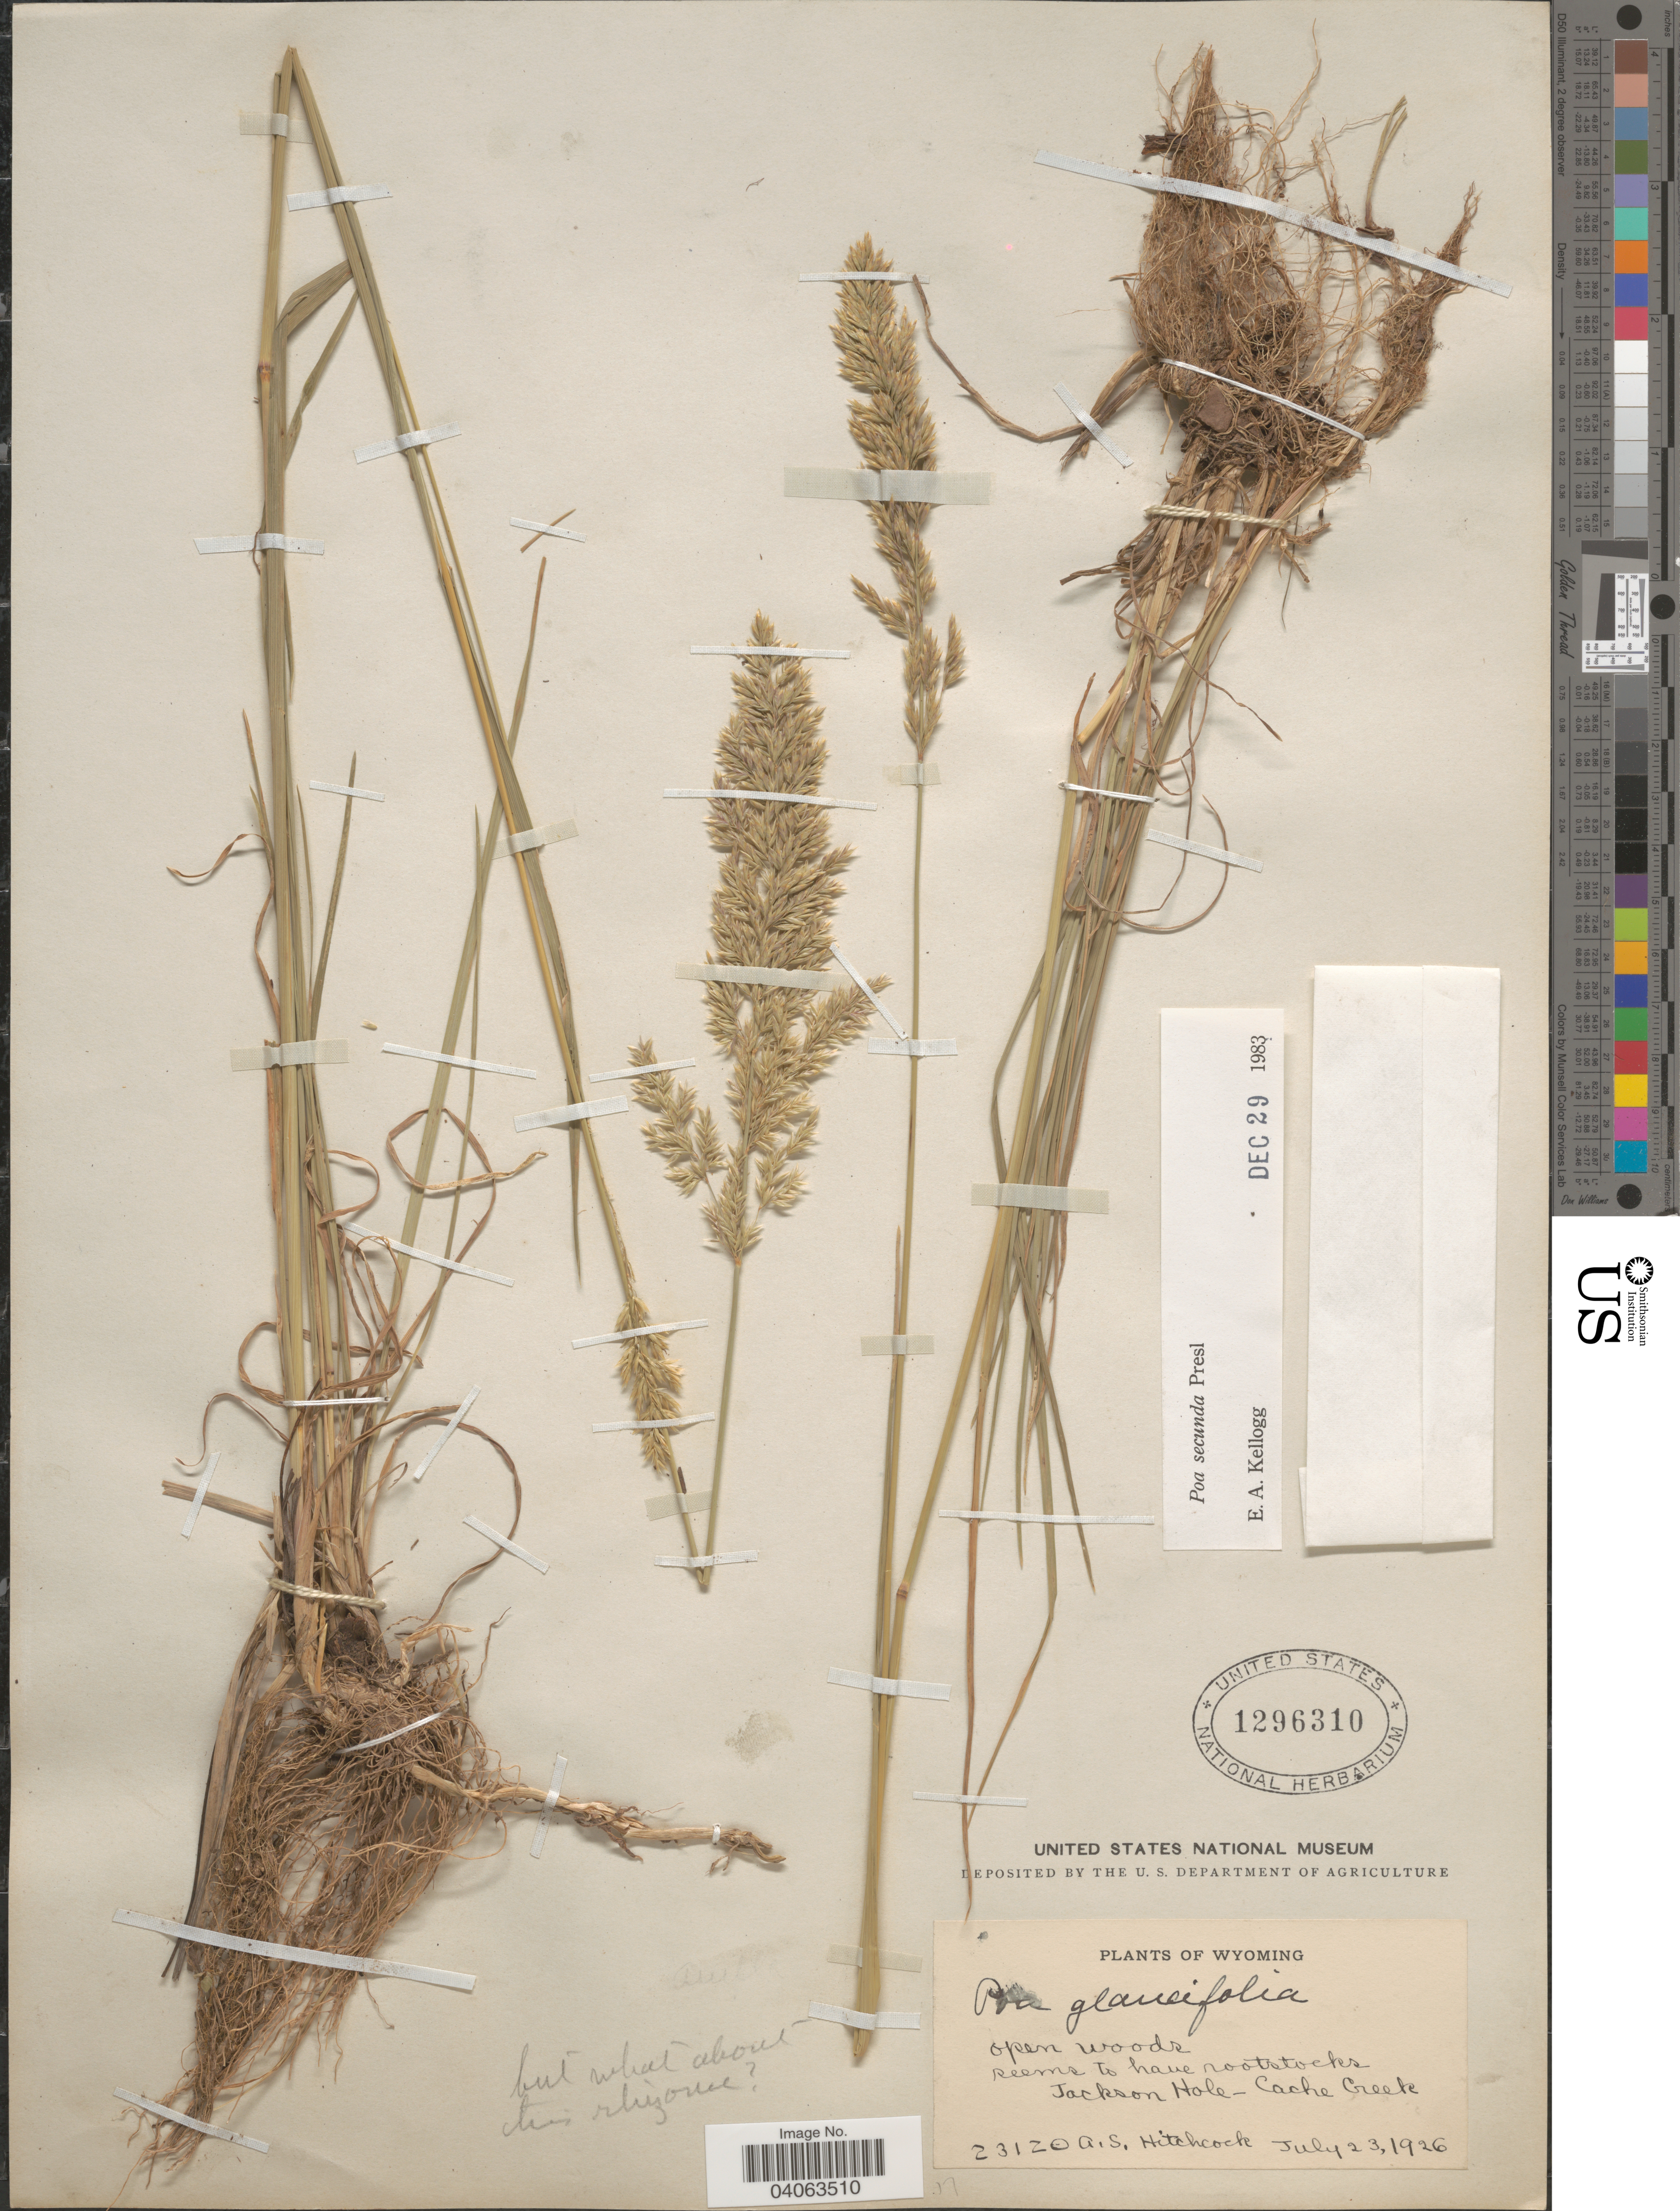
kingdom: Plantae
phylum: Tracheophyta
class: Liliopsida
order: Poales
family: Poaceae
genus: Poa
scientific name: Poa secunda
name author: J. Presl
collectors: A. S. Hitchcock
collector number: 23120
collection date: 1926-07-23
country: United States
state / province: Wyoming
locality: Jackson Hole - Cache Creek.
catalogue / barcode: US 1296310